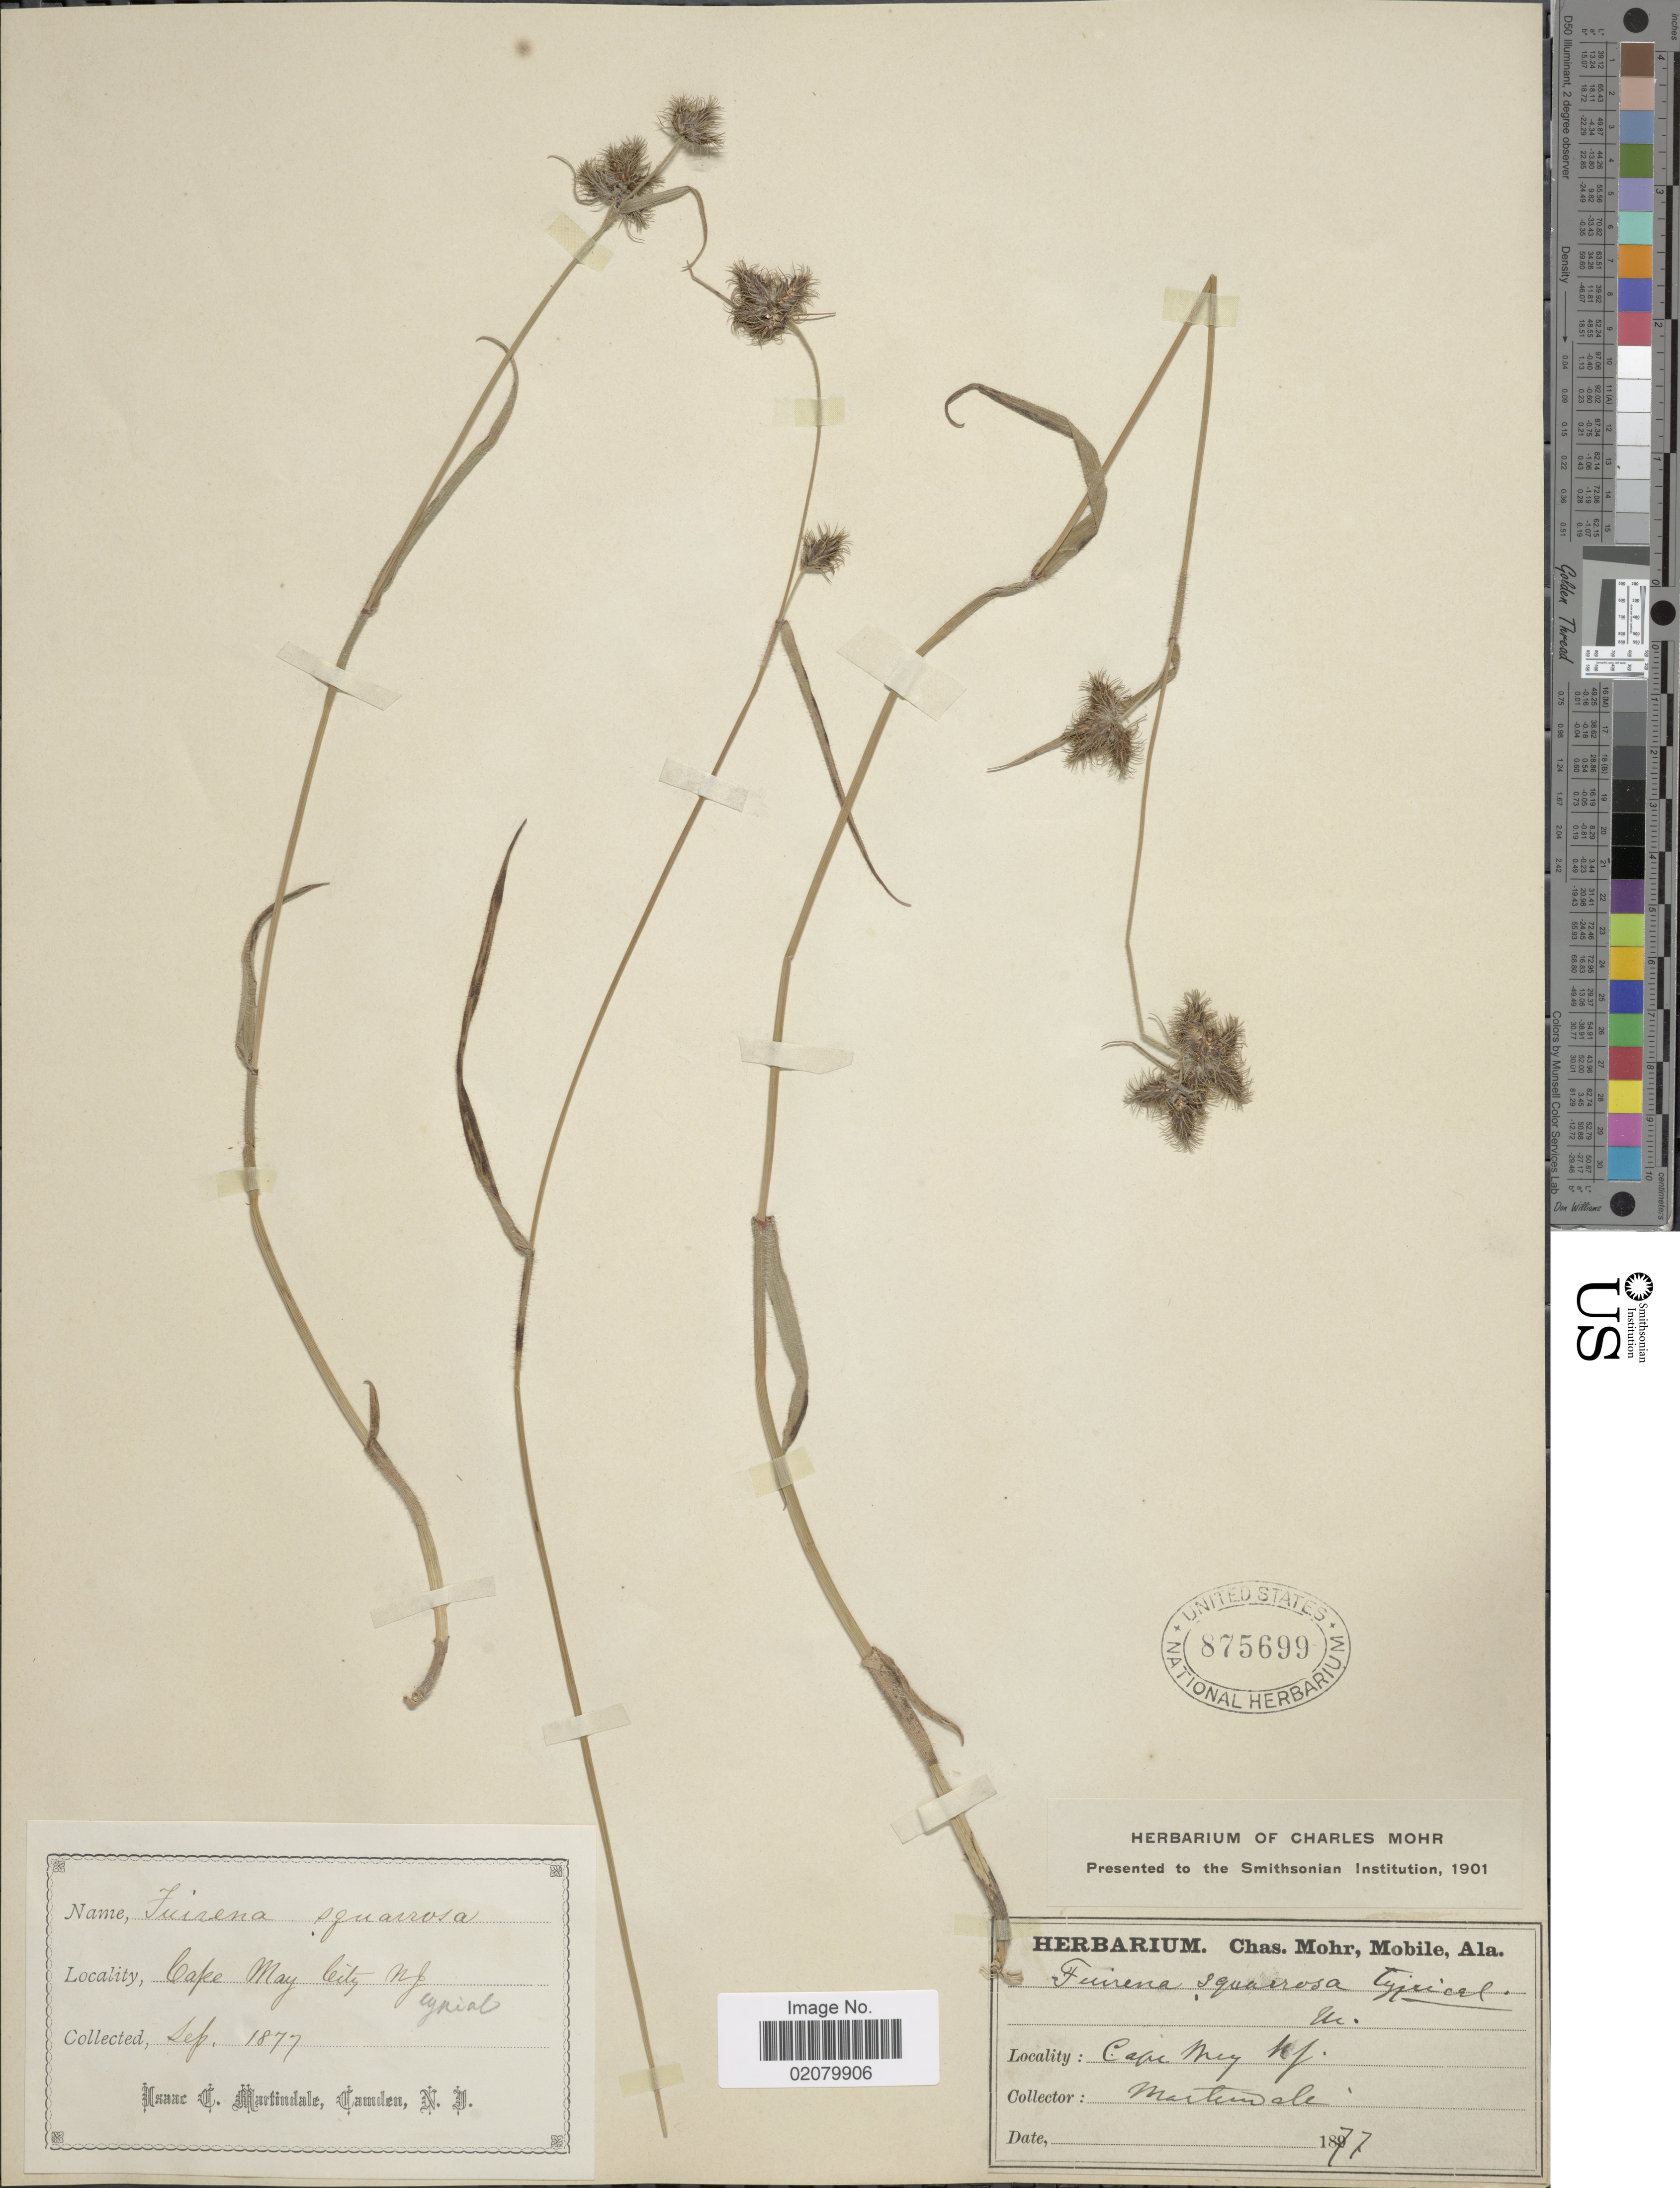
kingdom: Plantae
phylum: Tracheophyta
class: Liliopsida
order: Poales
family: Cyperaceae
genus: Fuirena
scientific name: Fuirena squarrosa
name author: Michx.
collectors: I. C. Martindale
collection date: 1877-09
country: United States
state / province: New Jersey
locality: Cape May City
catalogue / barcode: US 875699